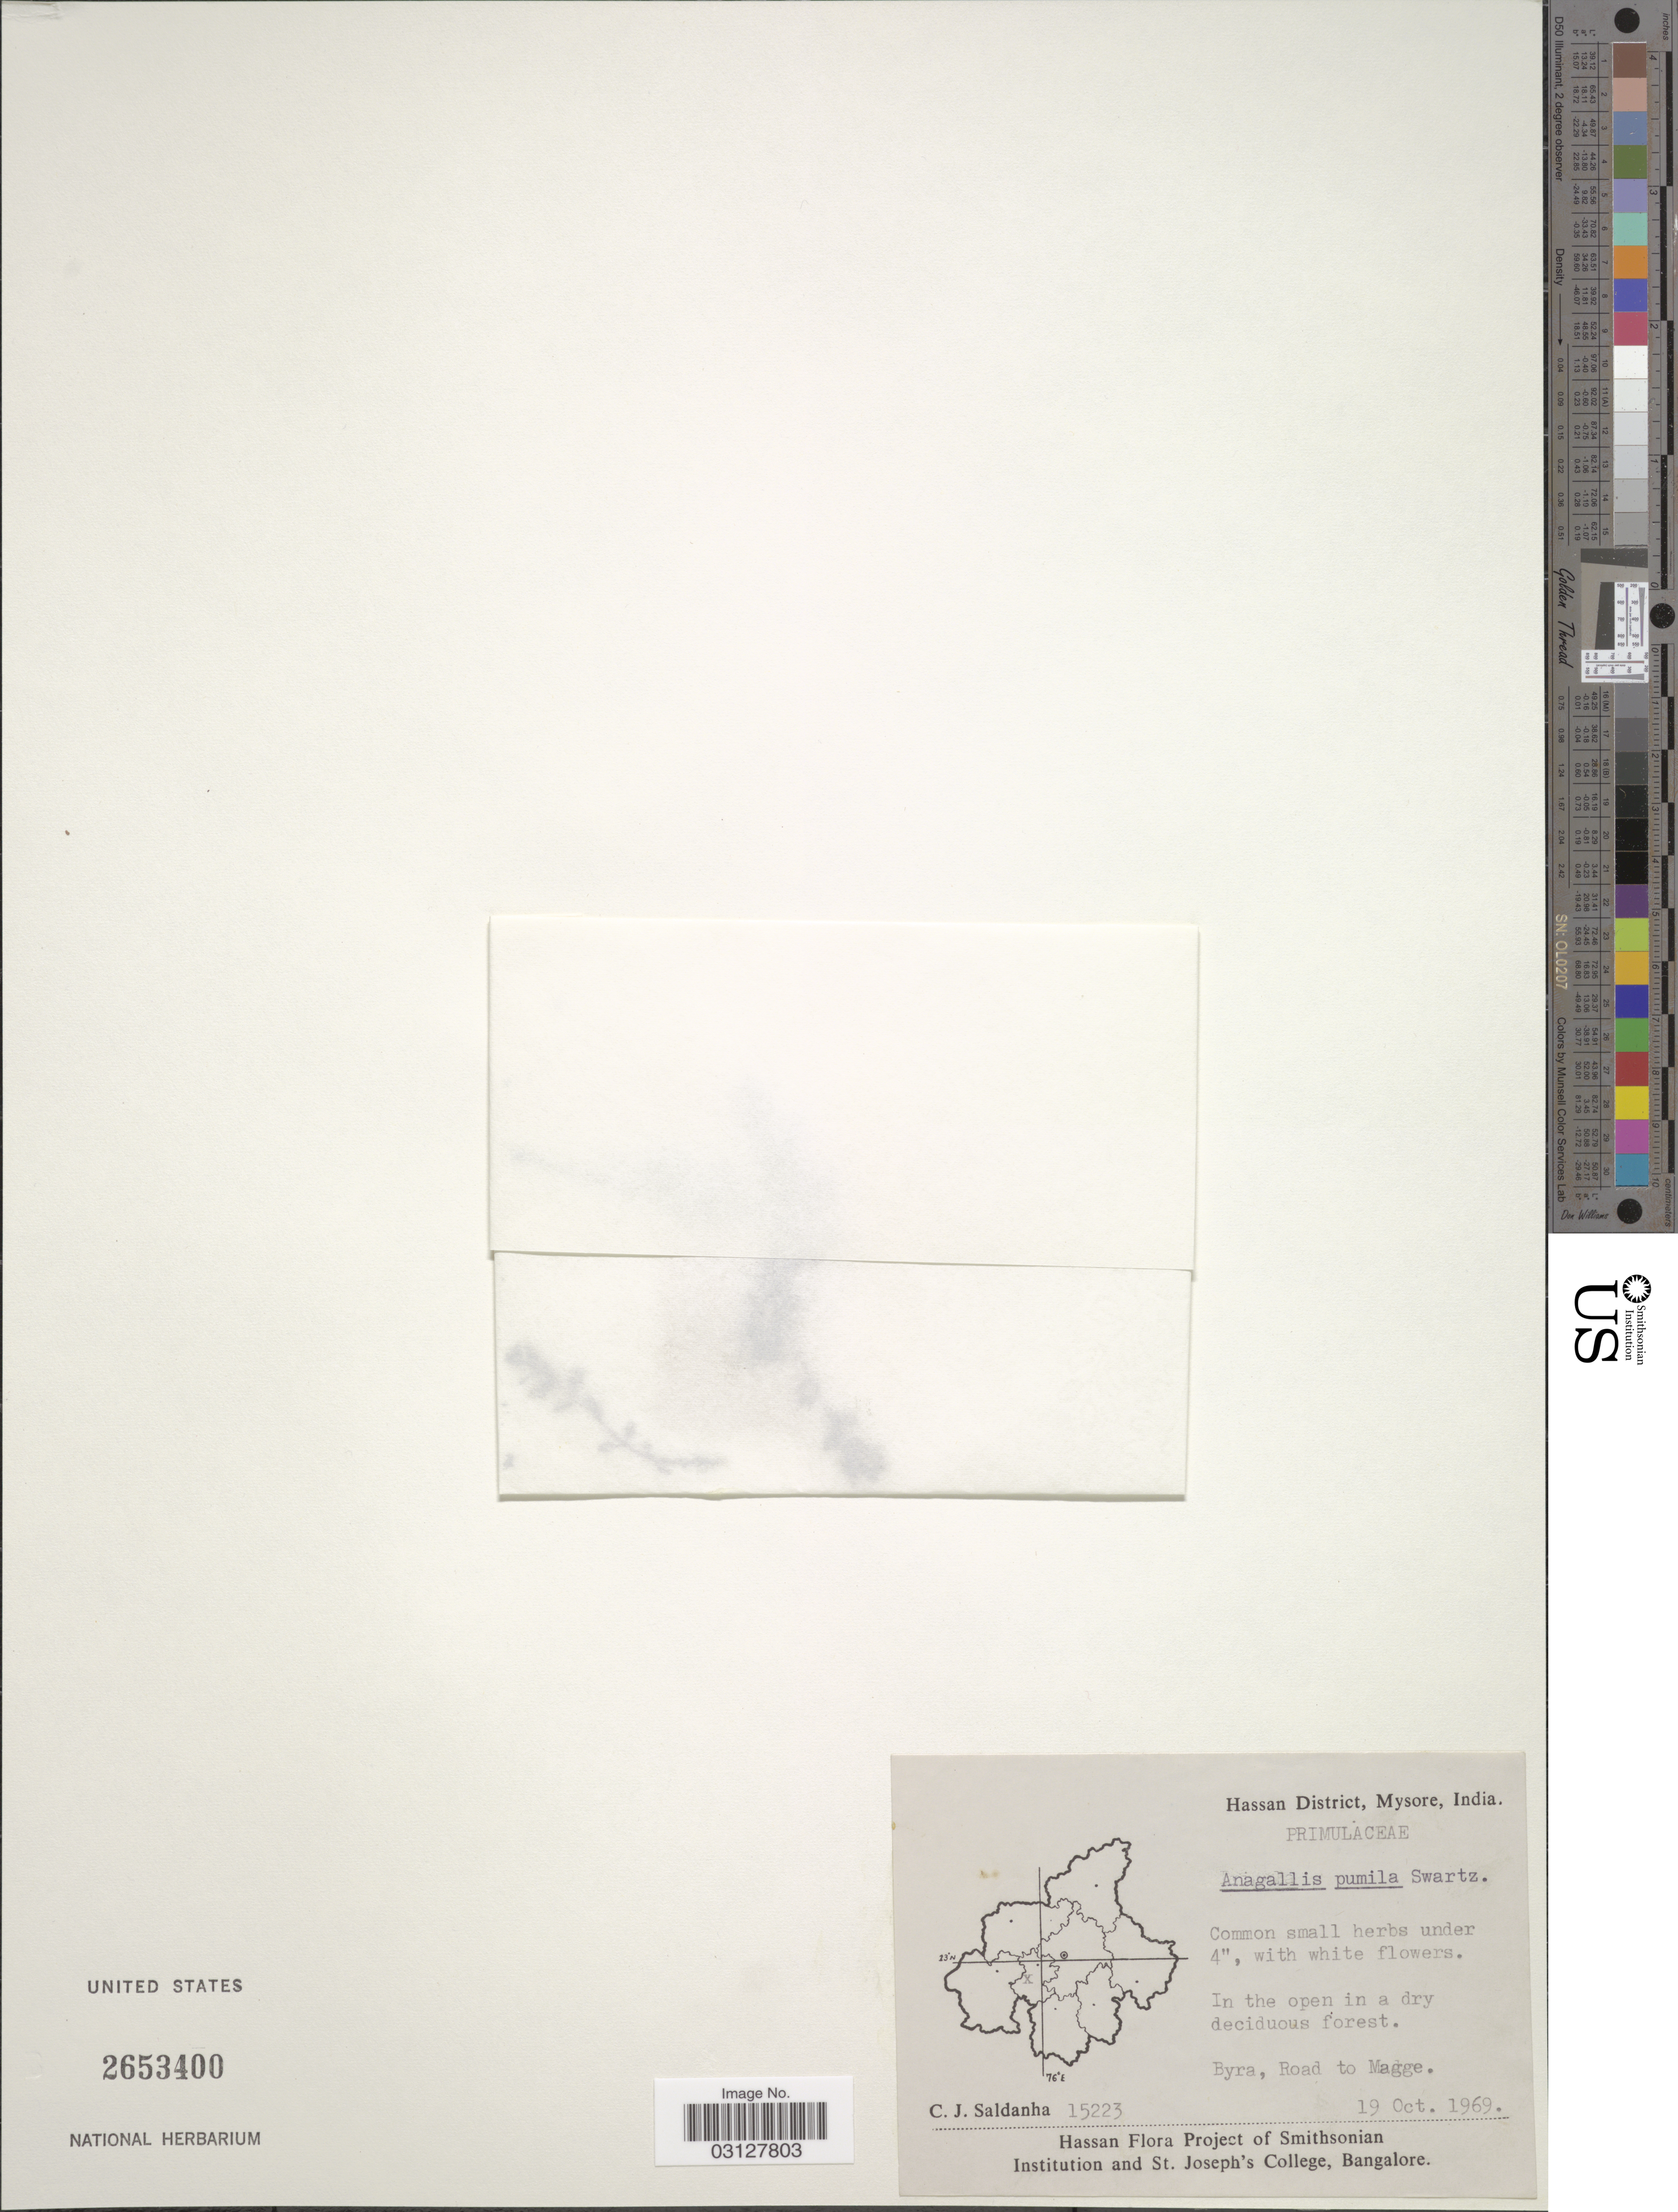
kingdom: Plantae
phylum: Tracheophyta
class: Magnoliopsida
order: Ericales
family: Primulaceae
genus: Anagallis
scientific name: Anagallis pumila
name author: Sw.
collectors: C. J. Saldanha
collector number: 15223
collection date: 1969-10-19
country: India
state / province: Karnataka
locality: Hassan District, Mysore. Byra, Road to Magge.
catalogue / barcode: US 2653400